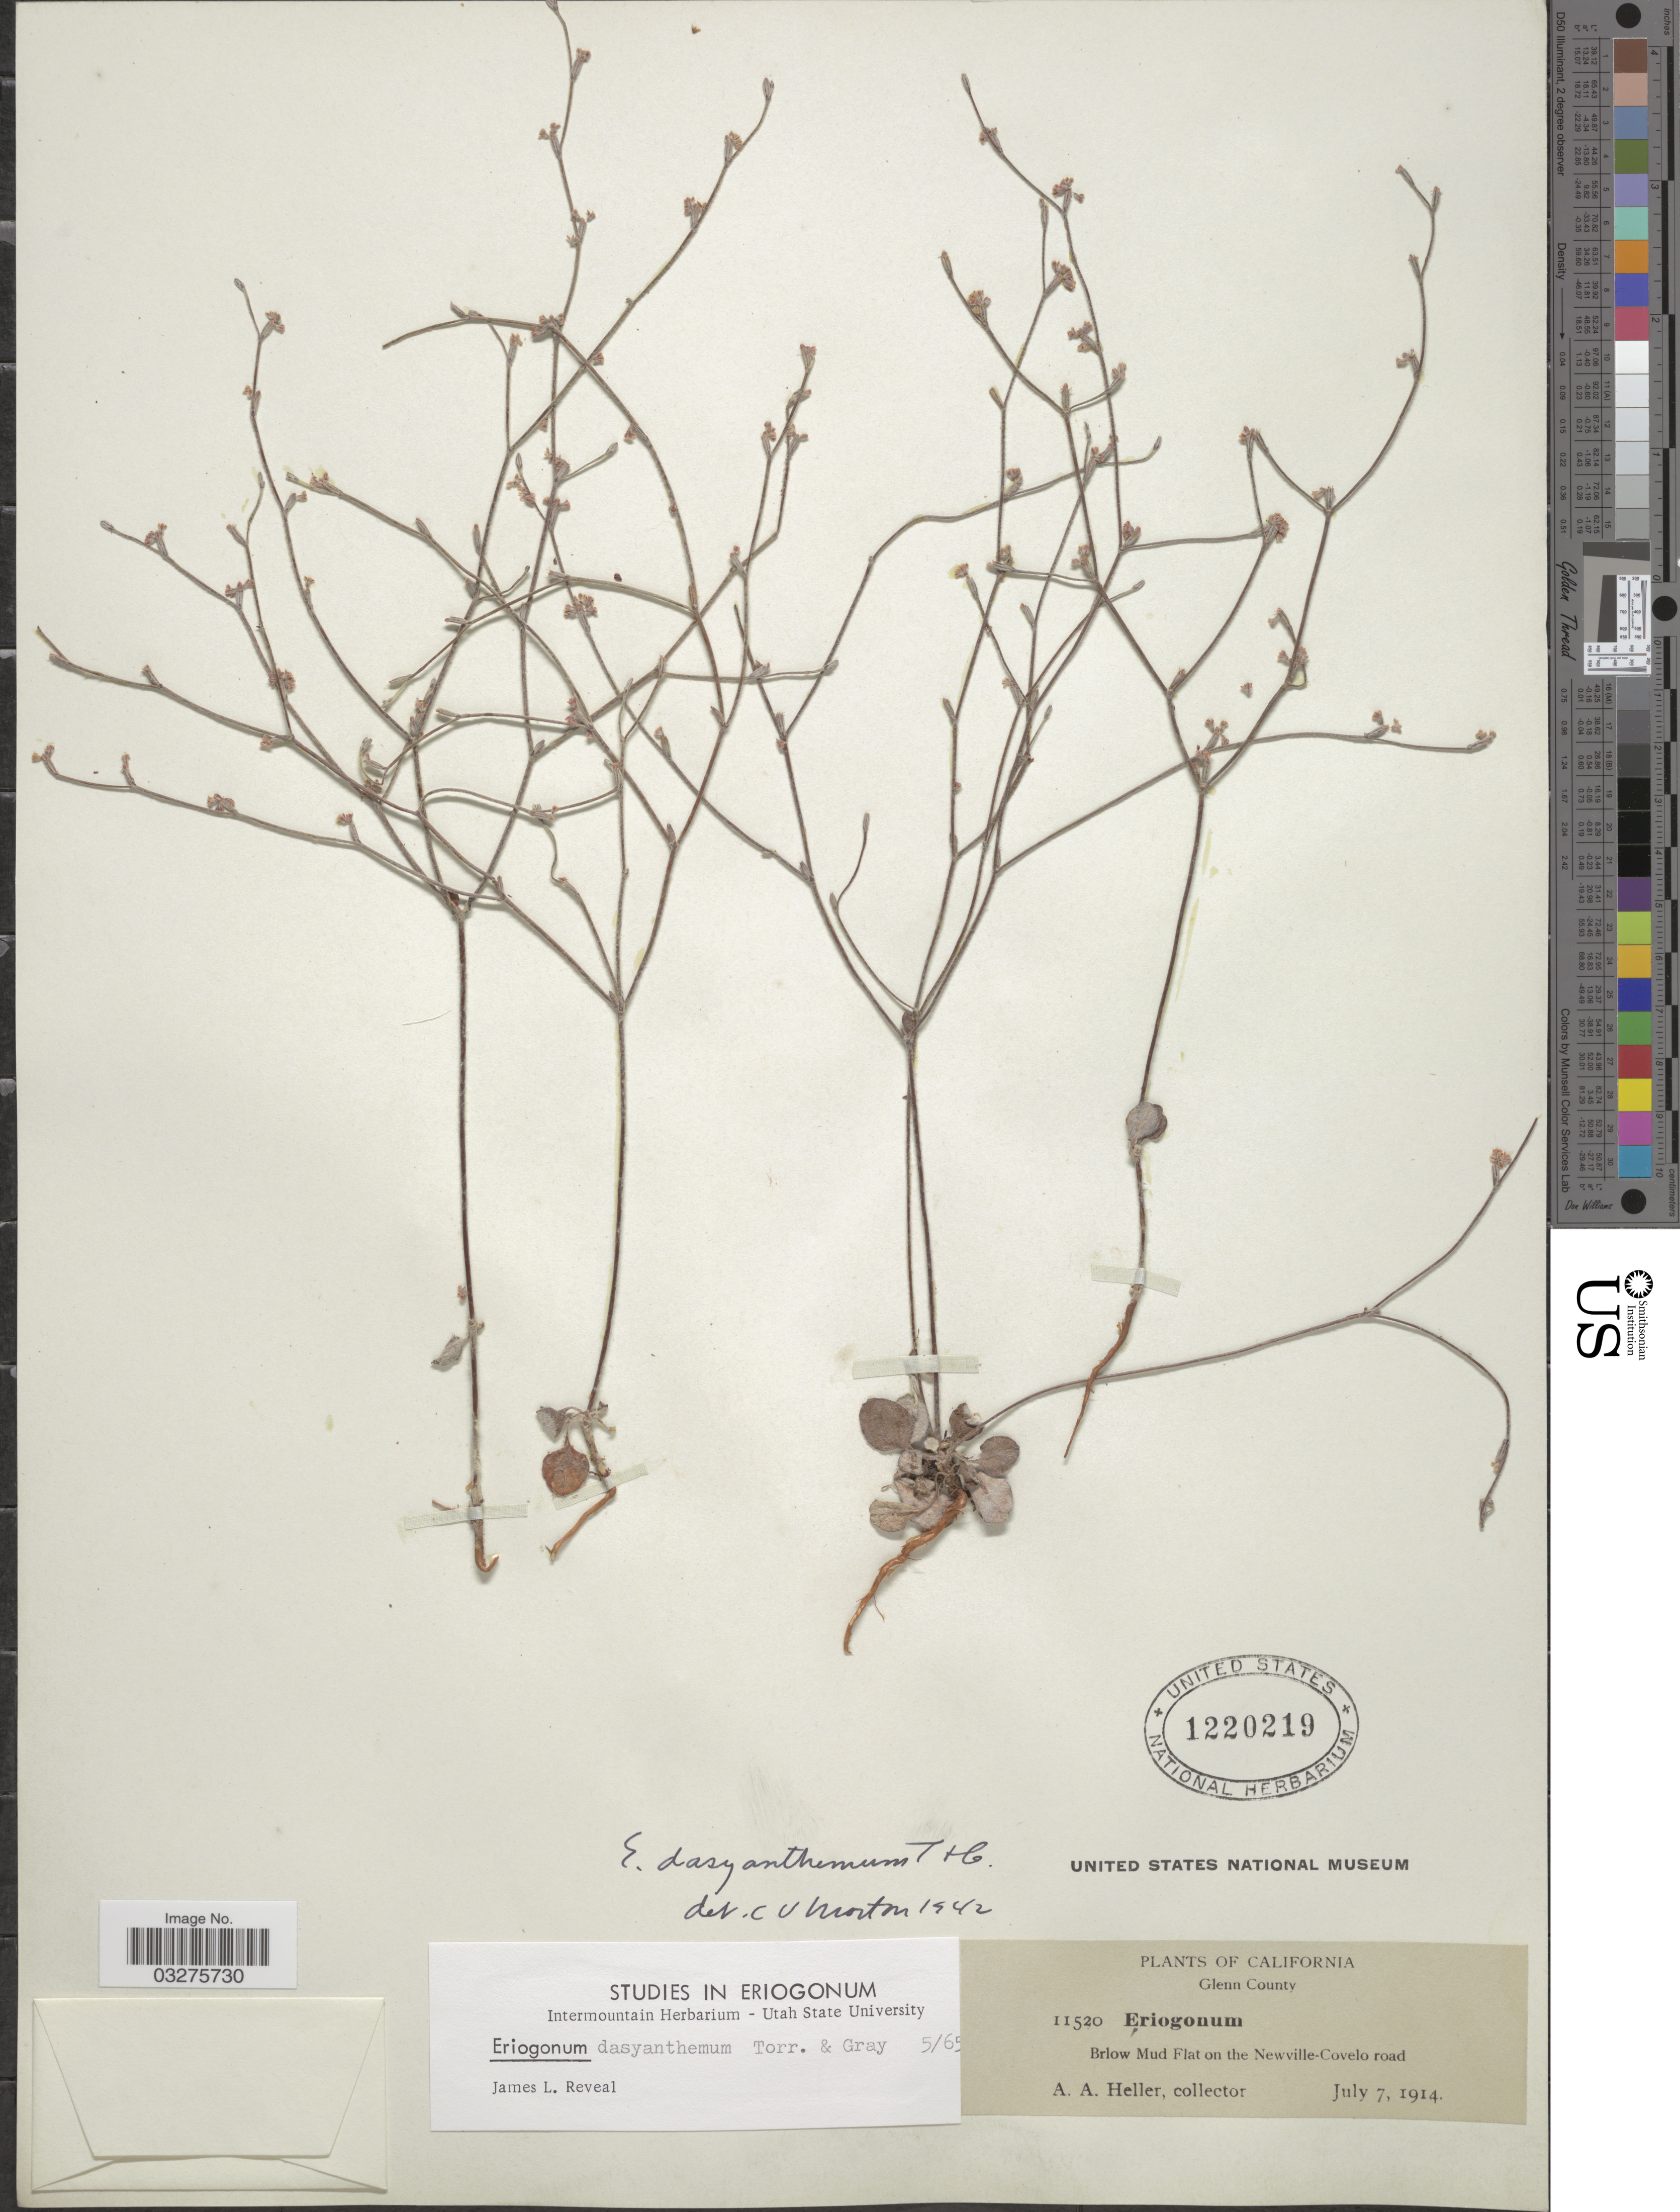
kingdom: Plantae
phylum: Tracheophyta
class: Magnoliopsida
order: Caryophyllales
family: Polygonaceae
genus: Eriogonum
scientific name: Eriogonum dasyanthemum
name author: Torr. & A. Gray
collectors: A. A. Heller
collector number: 11520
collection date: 1914-07-07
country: United States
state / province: California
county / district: Glenn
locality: Glenn County. Brlow Mud Flat on the Newville-Covelo road.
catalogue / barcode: US 1220219